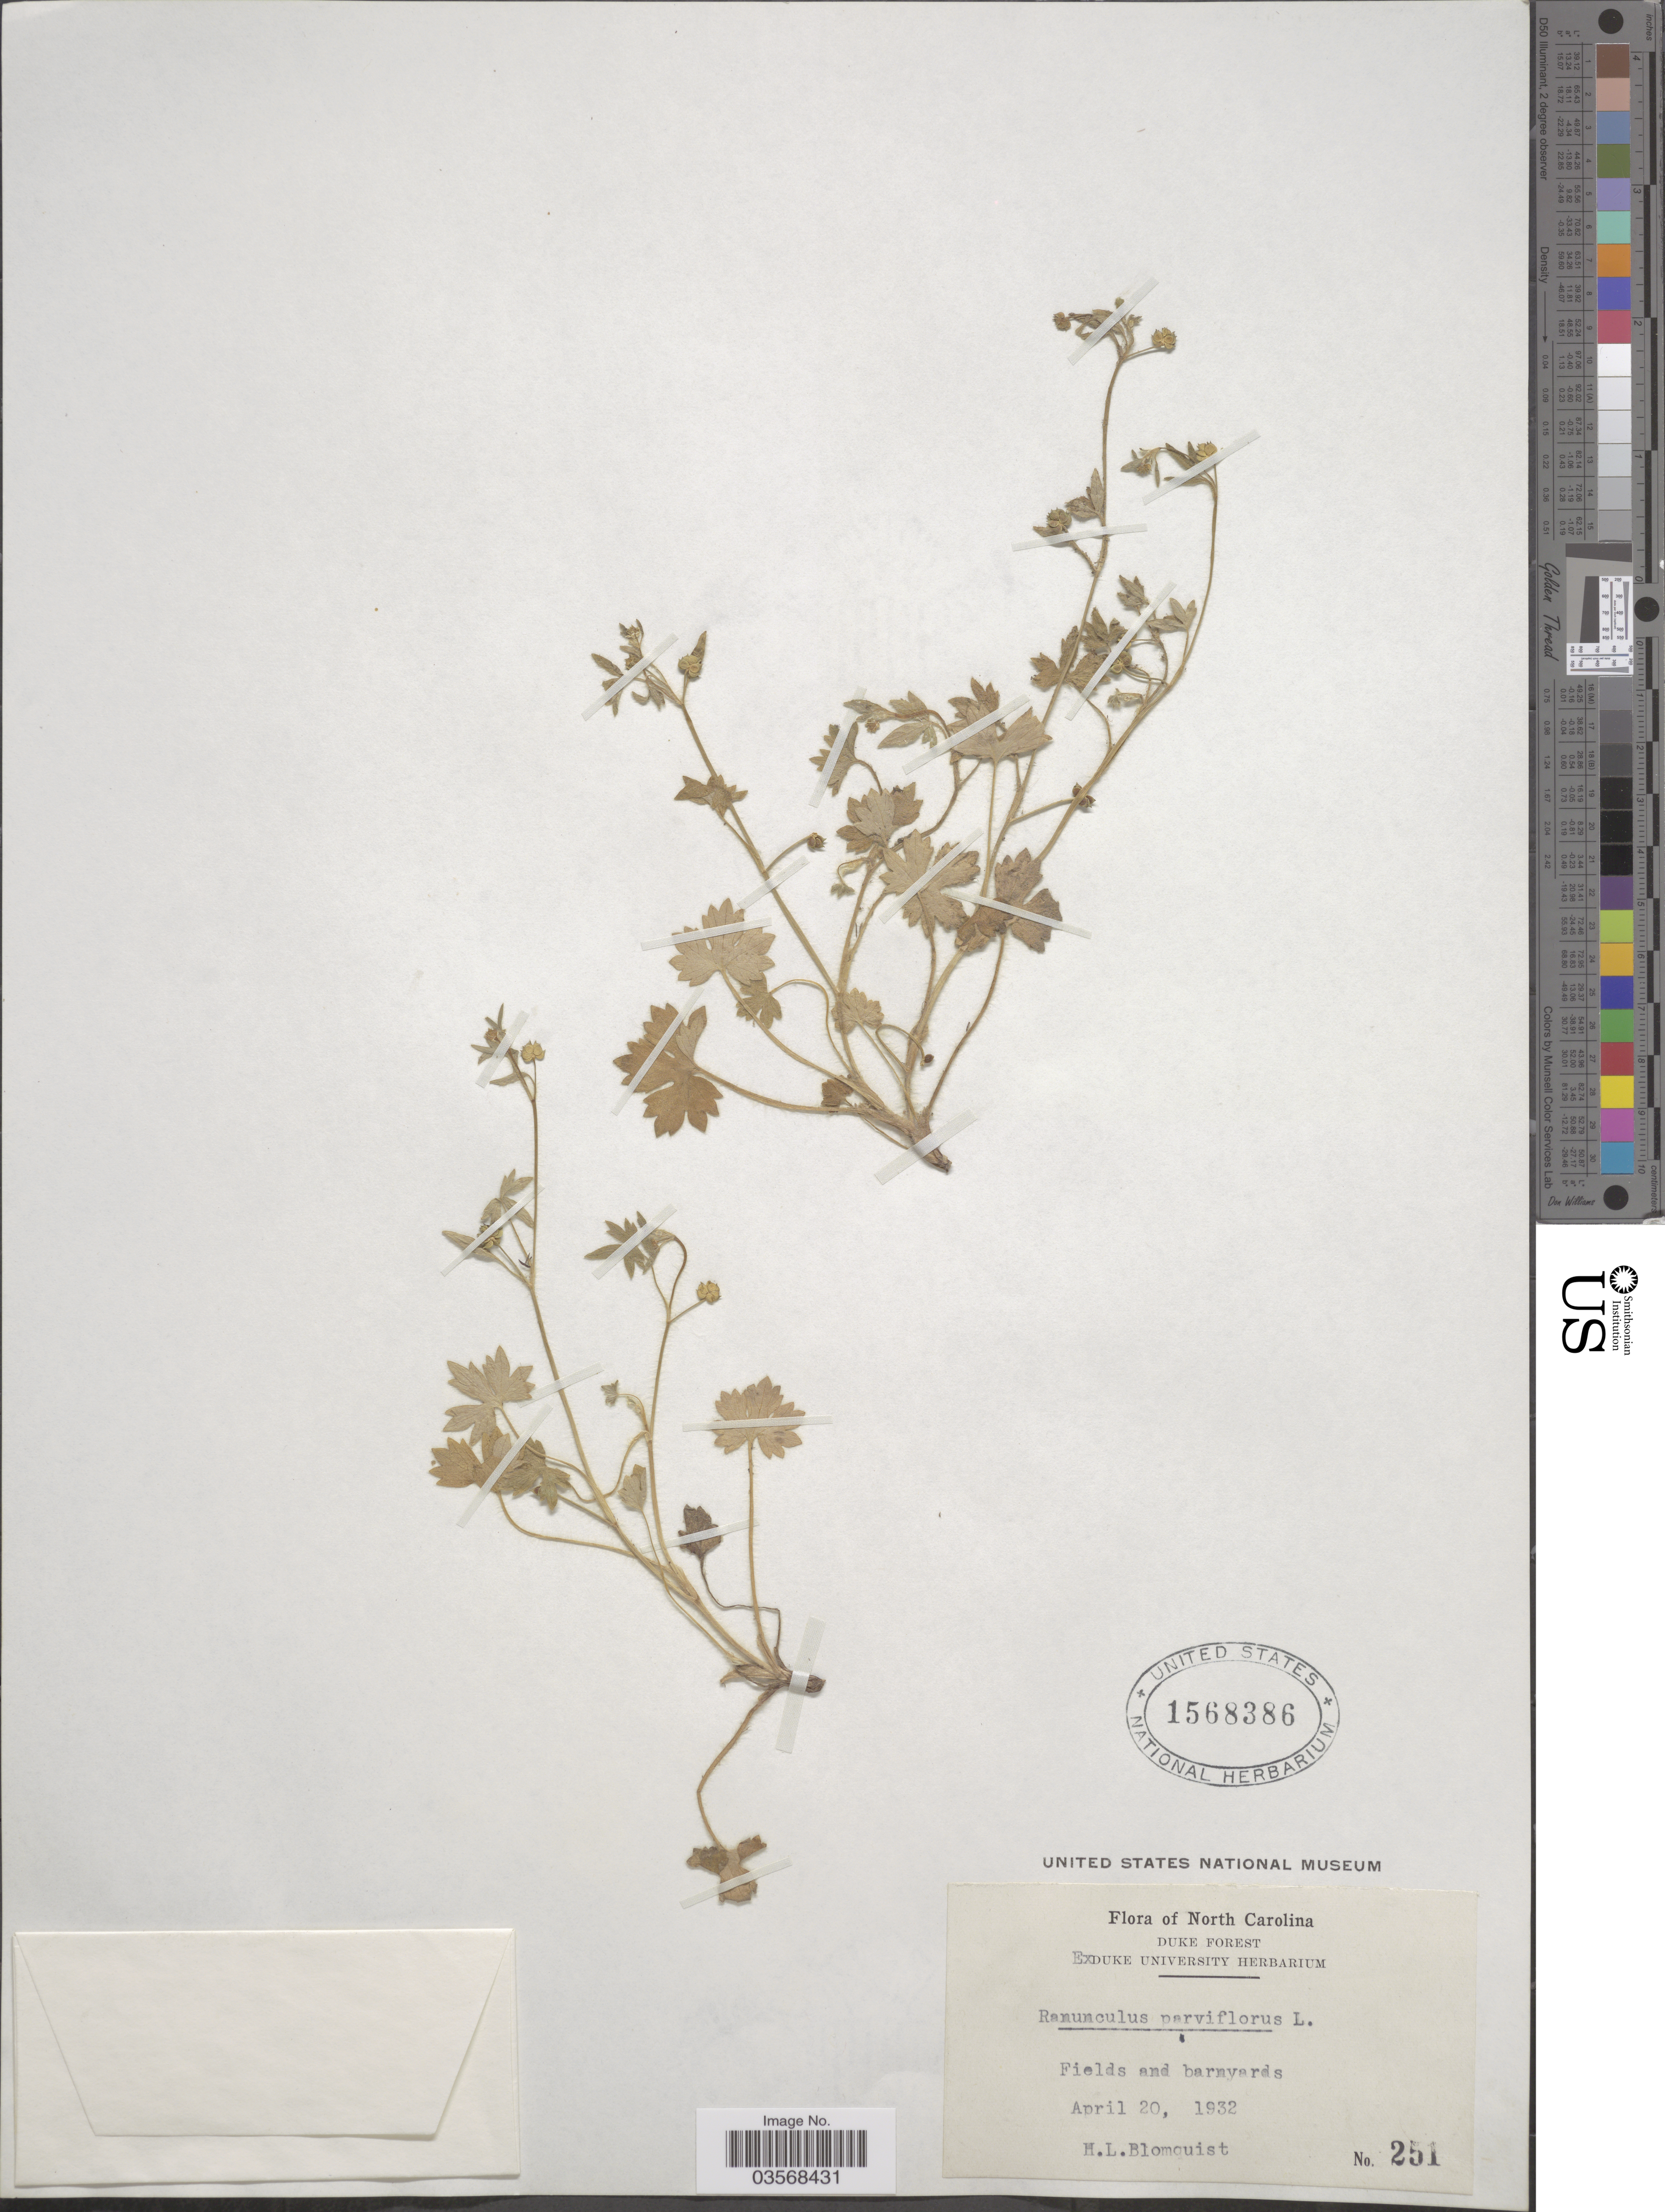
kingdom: Plantae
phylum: Tracheophyta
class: Magnoliopsida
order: Ranunculales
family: Ranunculaceae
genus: Ranunculus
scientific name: Ranunculus parviflorus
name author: L.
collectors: H. Blomquist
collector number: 251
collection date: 1932-04-20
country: United States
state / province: North Carolina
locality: Duke Forest.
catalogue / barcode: US 1568386